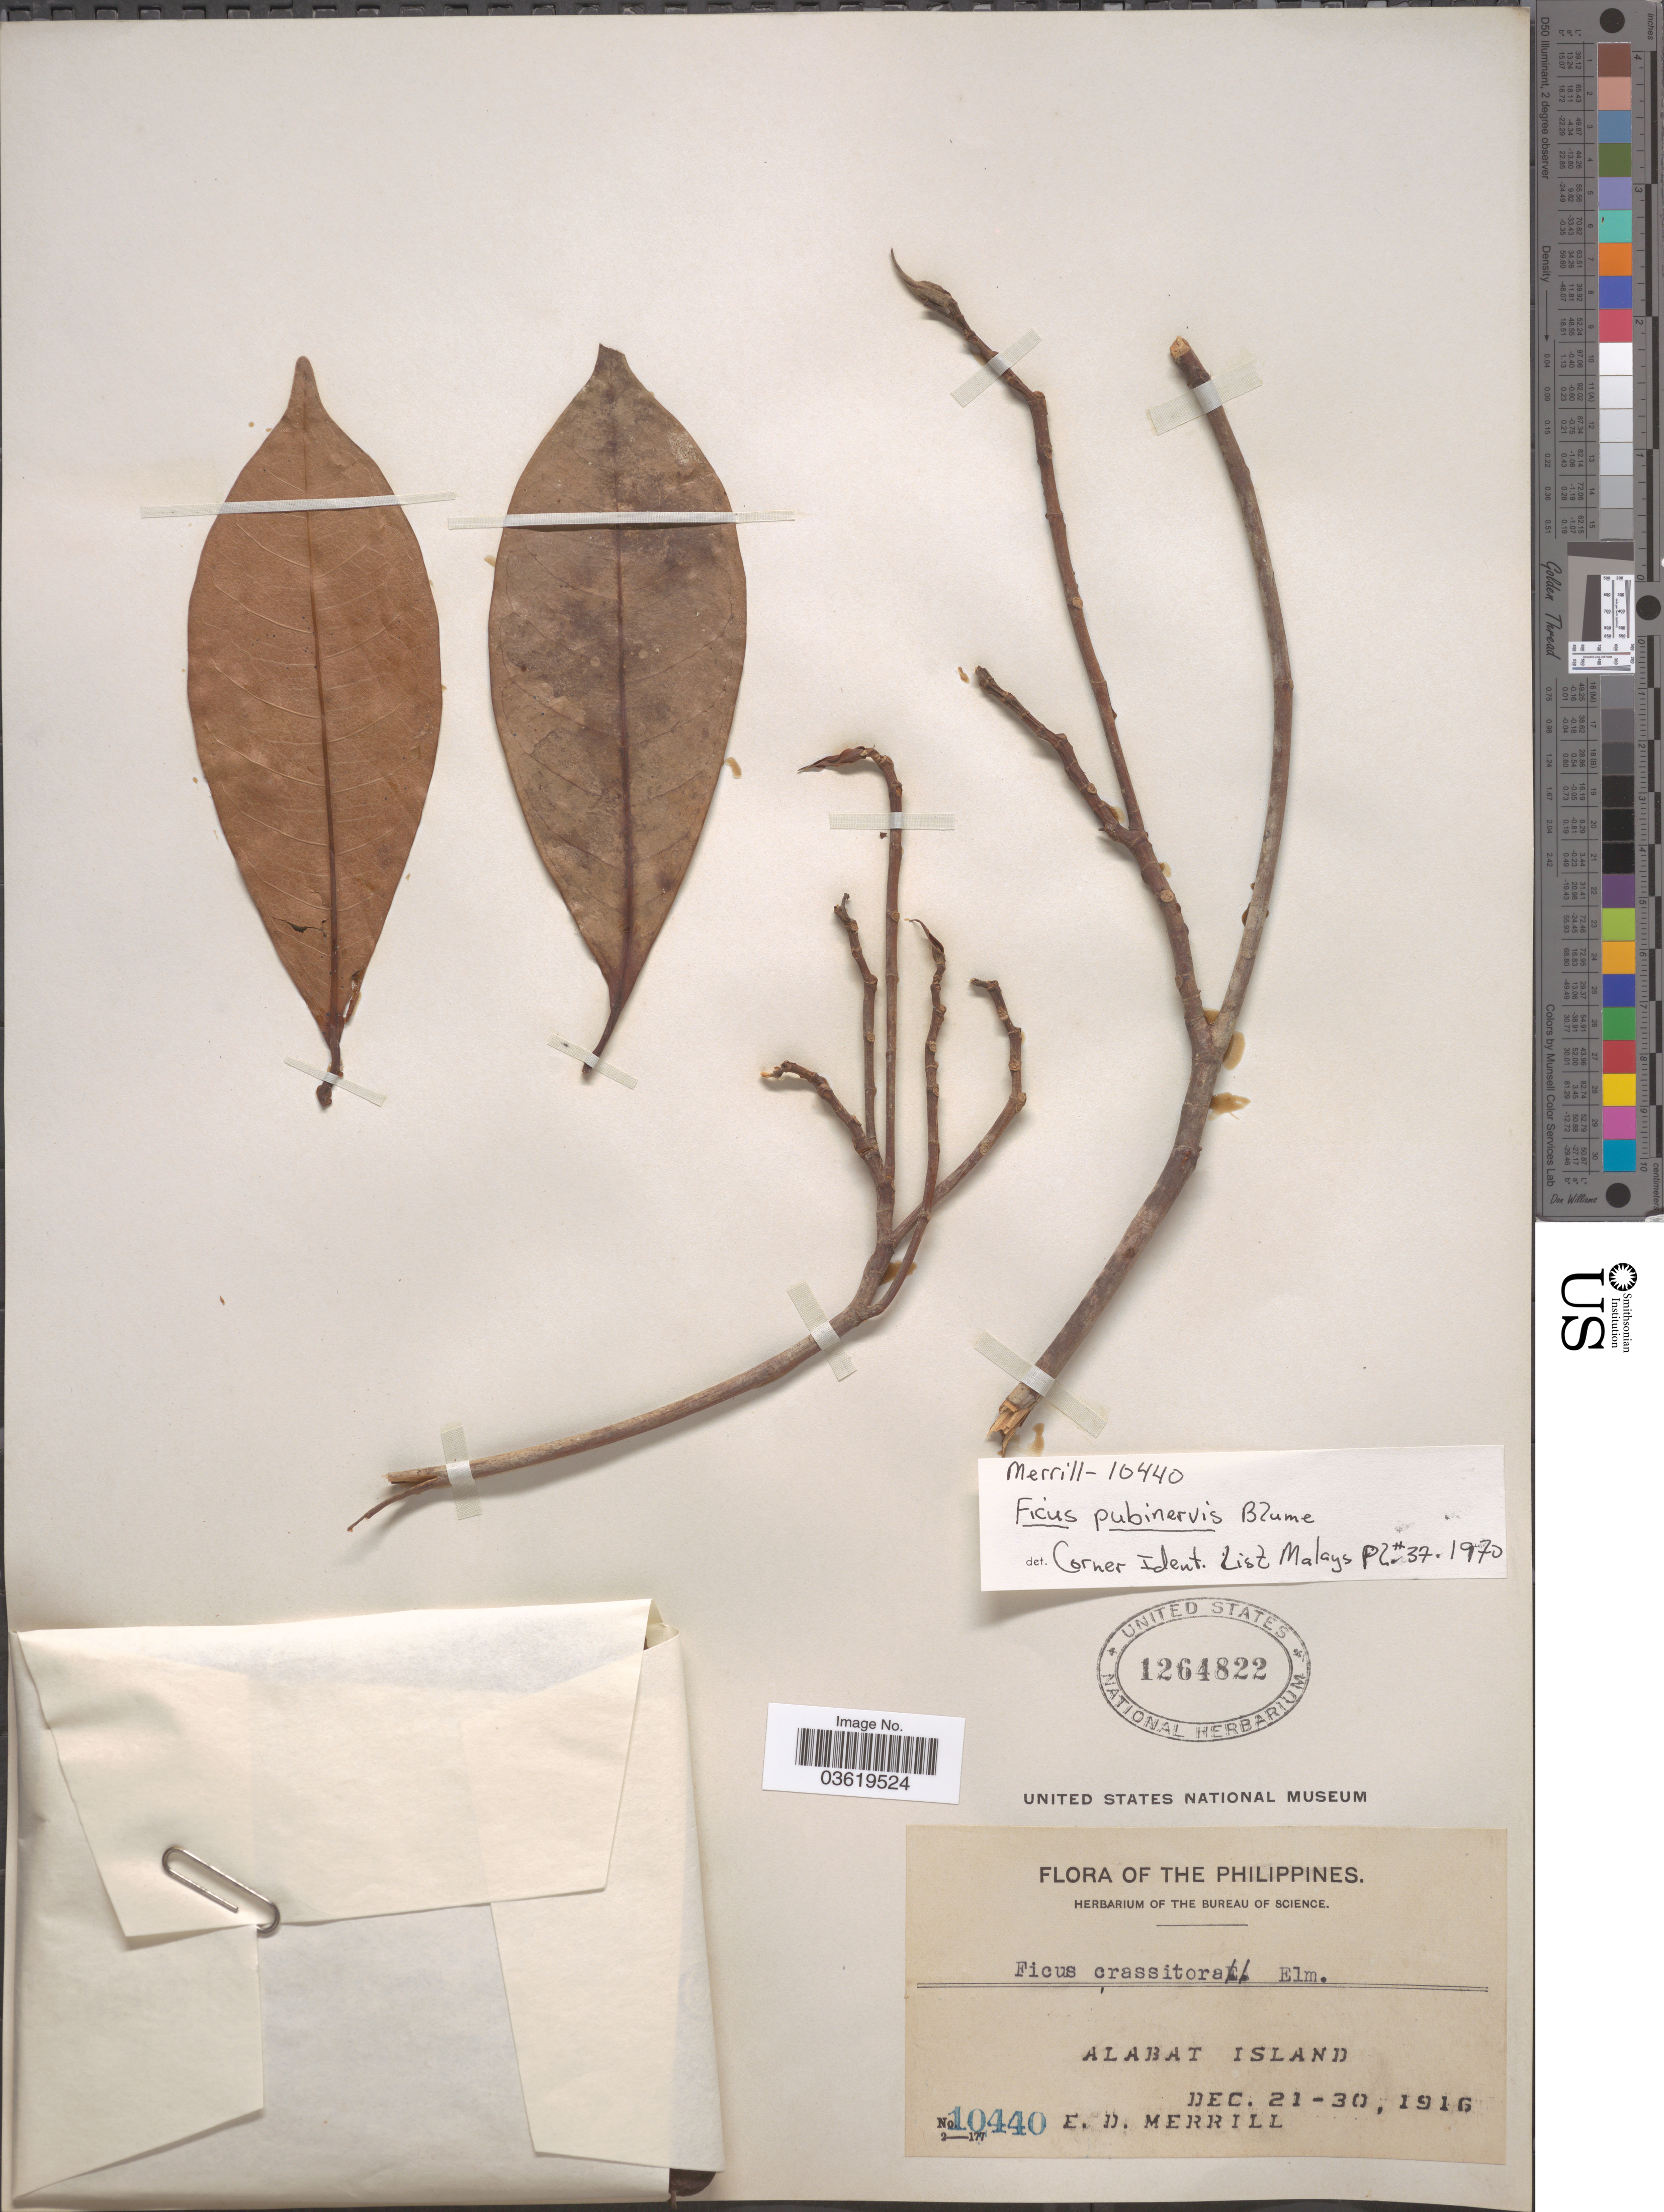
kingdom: Plantae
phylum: Tracheophyta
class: Magnoliopsida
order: Rosales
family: Moraceae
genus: Ficus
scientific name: Ficus pubinervis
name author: Blume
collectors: E. D. Merrill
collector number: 10440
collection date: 1916-12-21/1916-12-30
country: Philippines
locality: Alabat Island.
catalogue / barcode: US 1264822